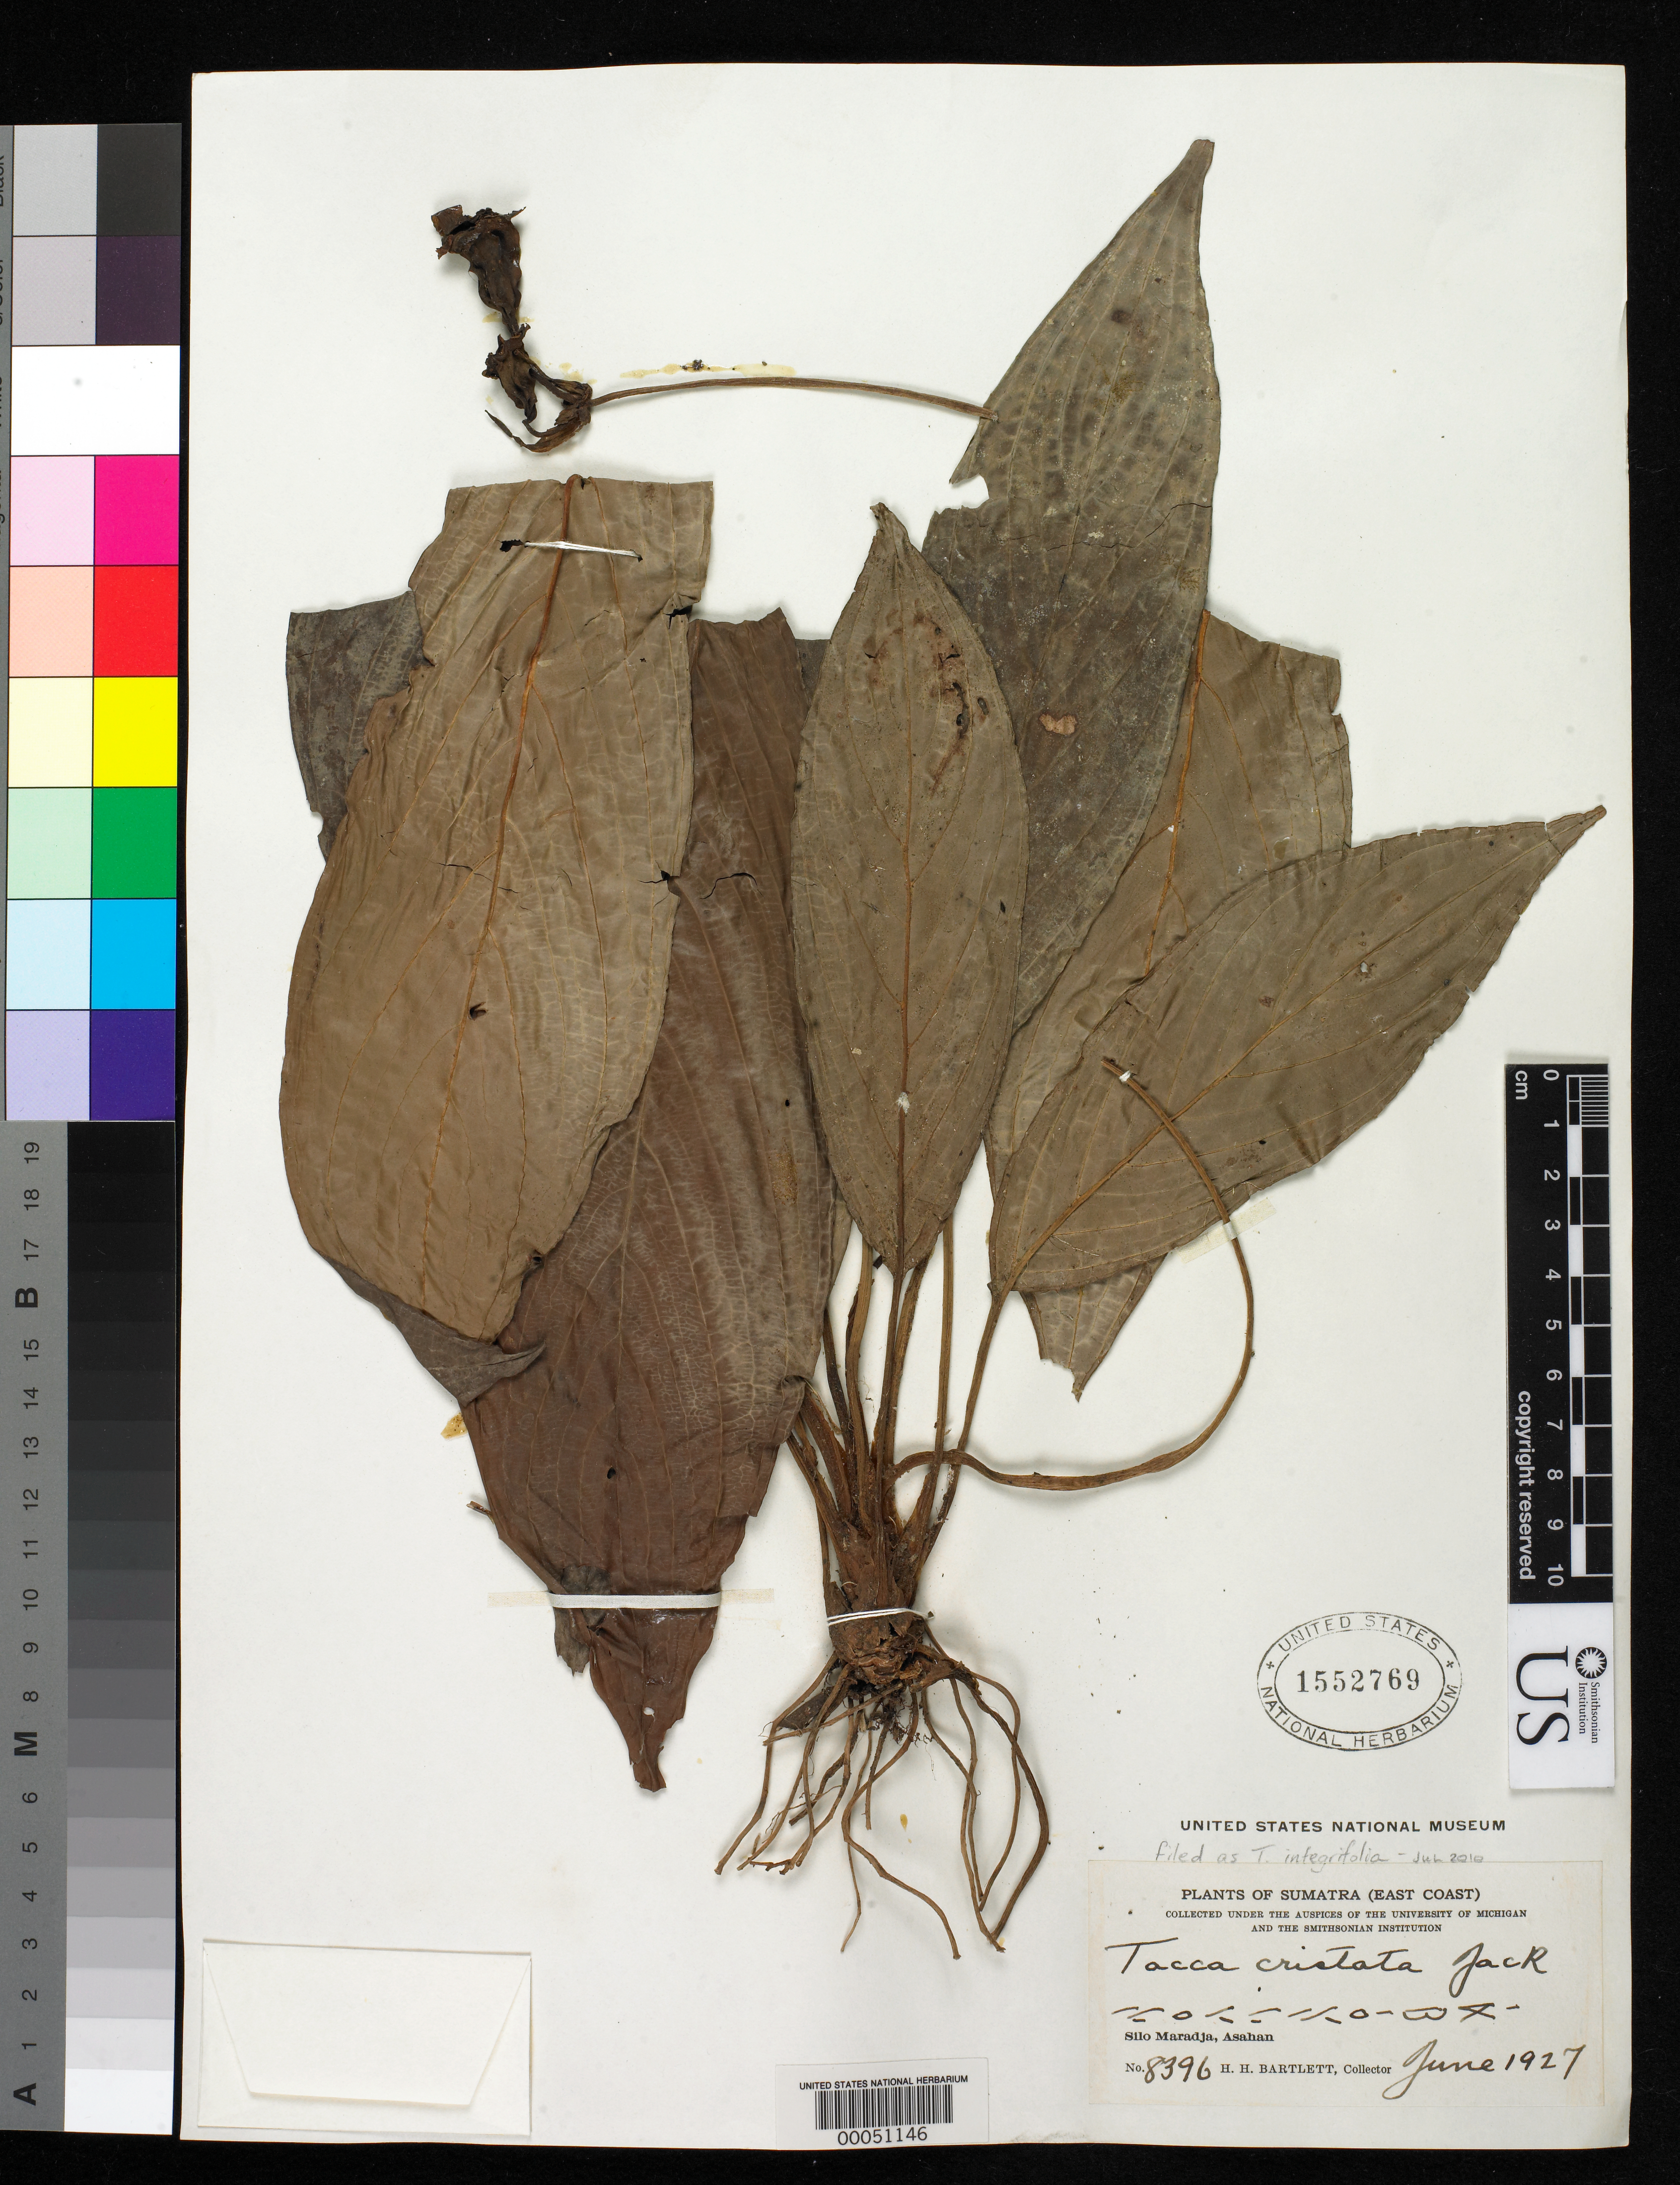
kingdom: Plantae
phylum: Tracheophyta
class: Liliopsida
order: Dioscoreales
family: Dioscoreaceae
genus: Tacca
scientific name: Tacca integrifolia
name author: Ker Gawl.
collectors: H. H. Bartlett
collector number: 8396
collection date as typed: Jun 1927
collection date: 1927-06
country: Indonesia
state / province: Sumatra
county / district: Sumatera Utara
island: Sumatra I.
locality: (East Coast) Silo Maradja, Asahan, Sumatra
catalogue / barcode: US 1552769